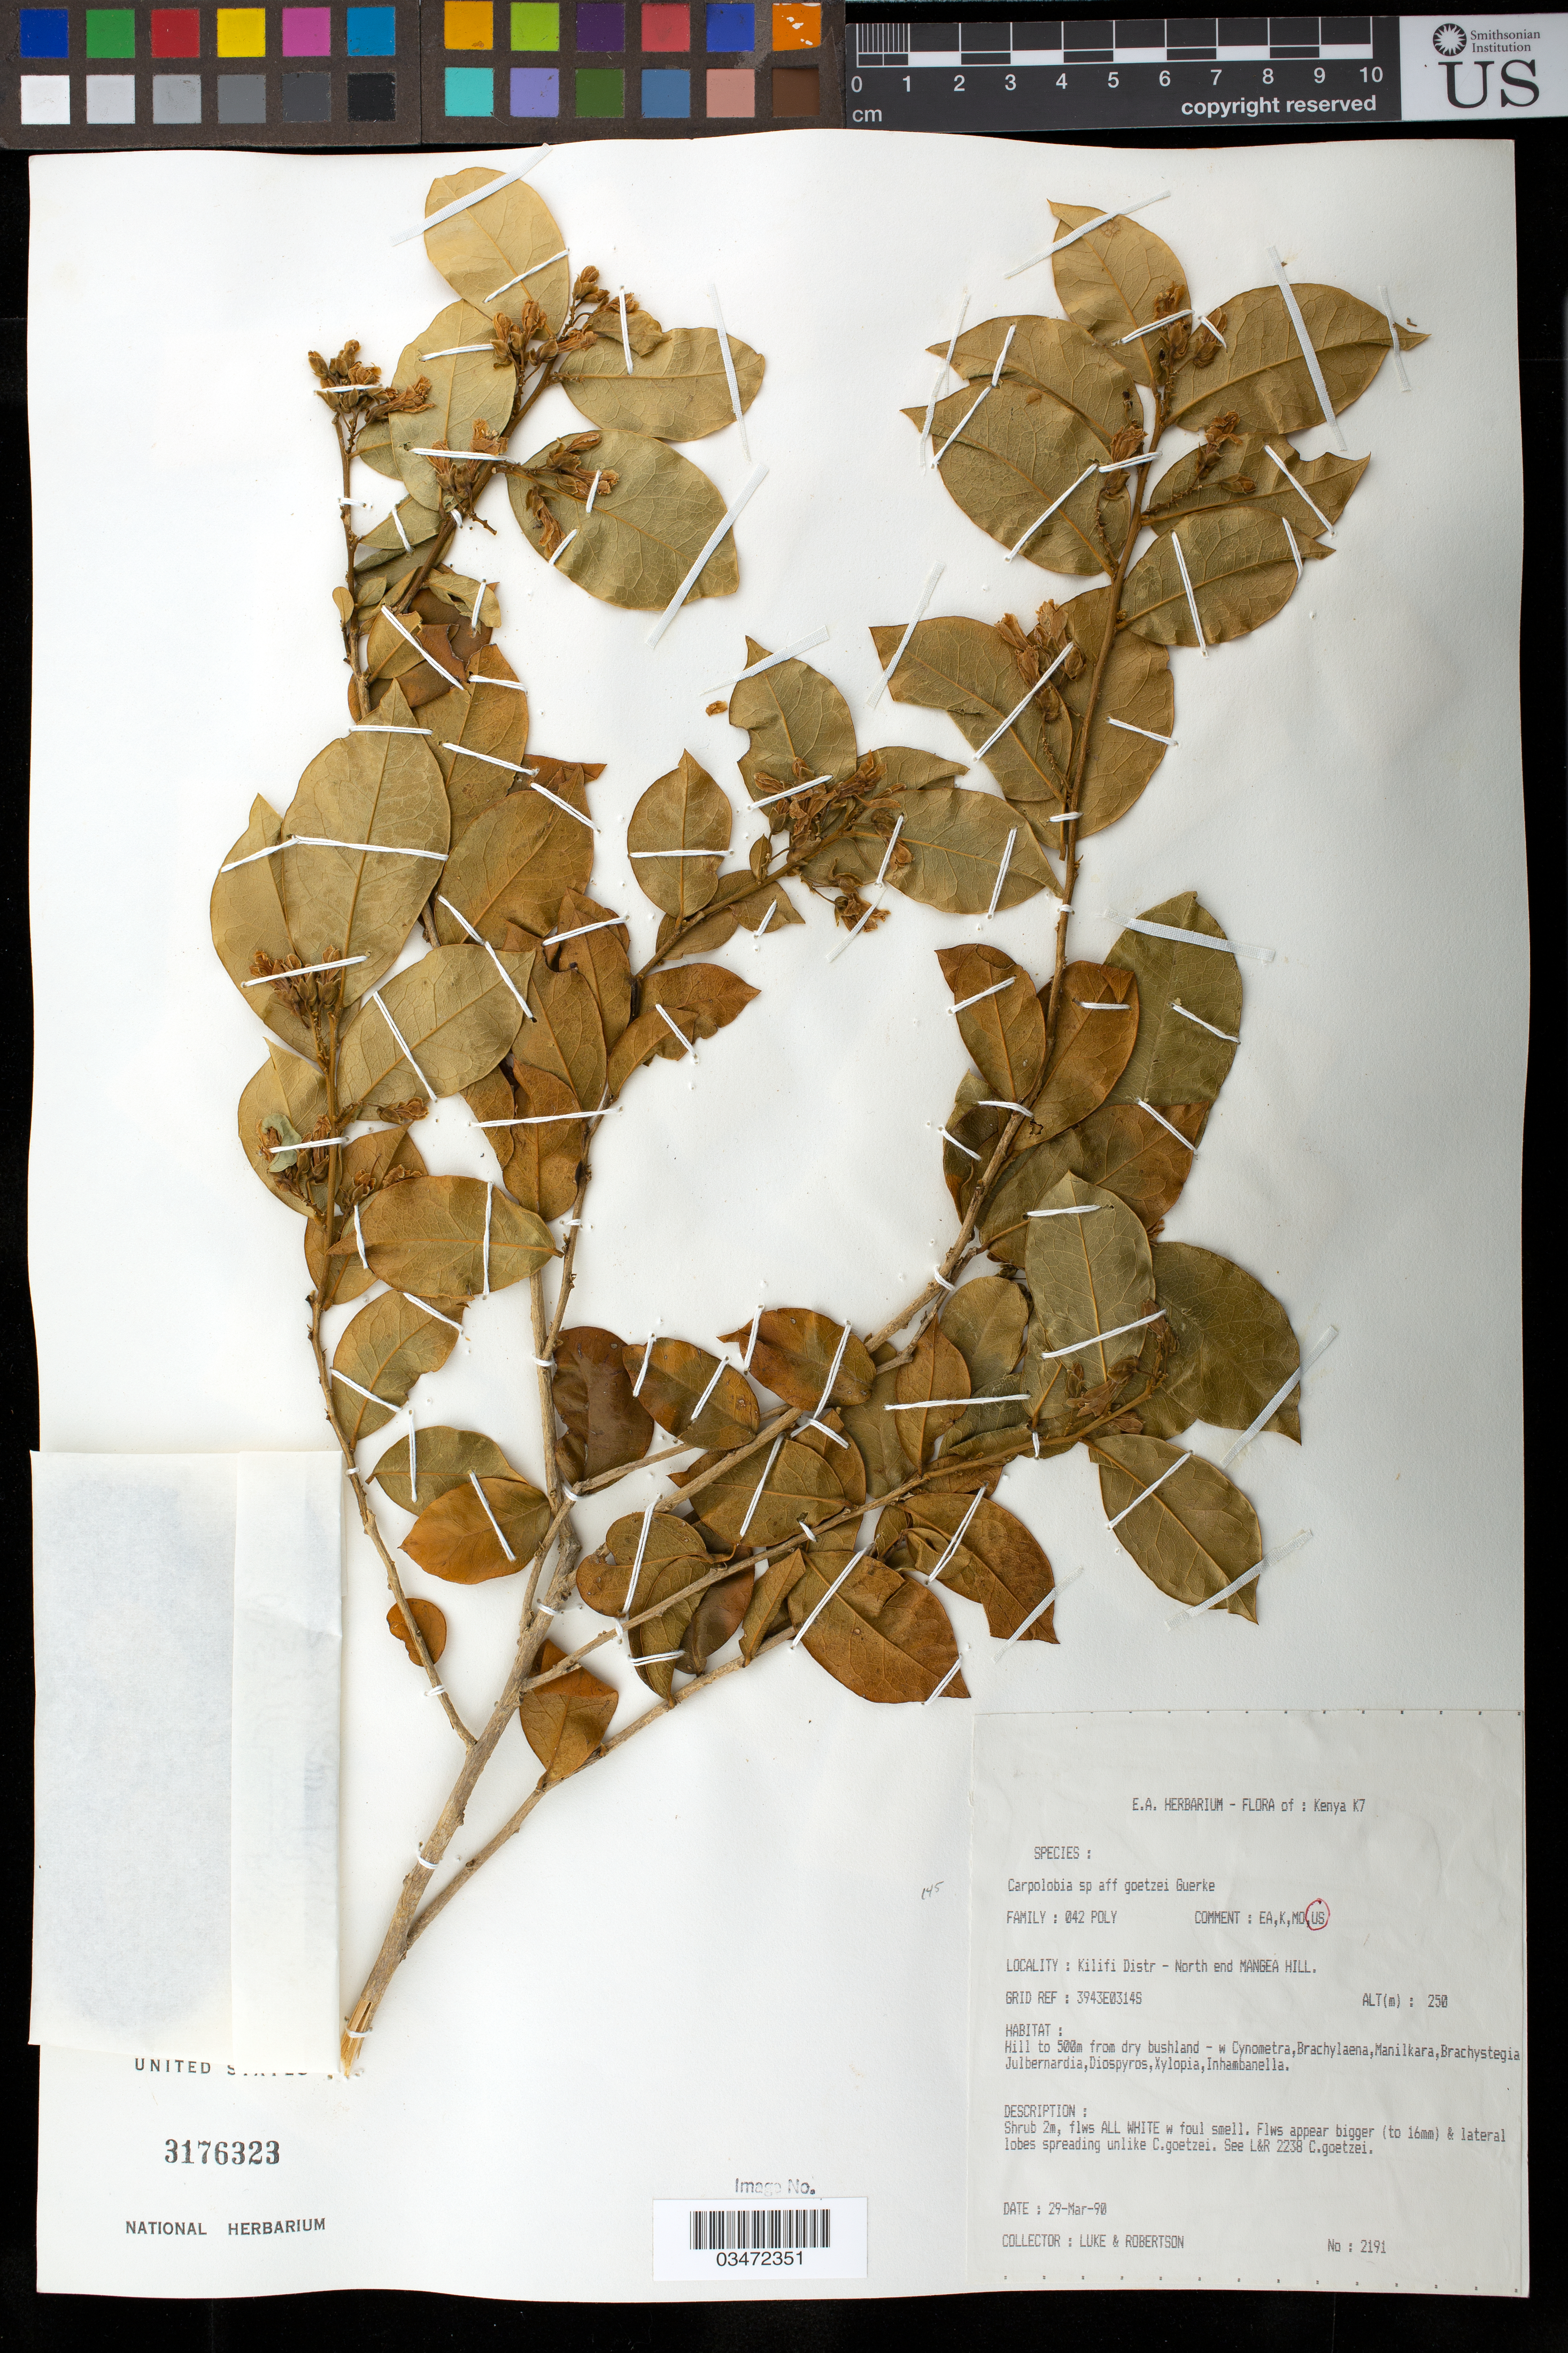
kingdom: Plantae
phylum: Tracheophyta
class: Magnoliopsida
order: Fabales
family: Polygalaceae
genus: Carpolobia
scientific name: Carpolobia goetzei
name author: Gürke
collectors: Q. Luke & S. A. Robertson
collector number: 2191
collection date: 1990-03-29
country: Kenya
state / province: Kilifi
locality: Mangea Hill, N end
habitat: Hill to 500 m from dry bushland, w Cynometra, Brachylaena, Manilkara, Brachystegia, Julbernardia, Diospyros, Xylopia, Inhambanella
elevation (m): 250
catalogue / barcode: US 3176323